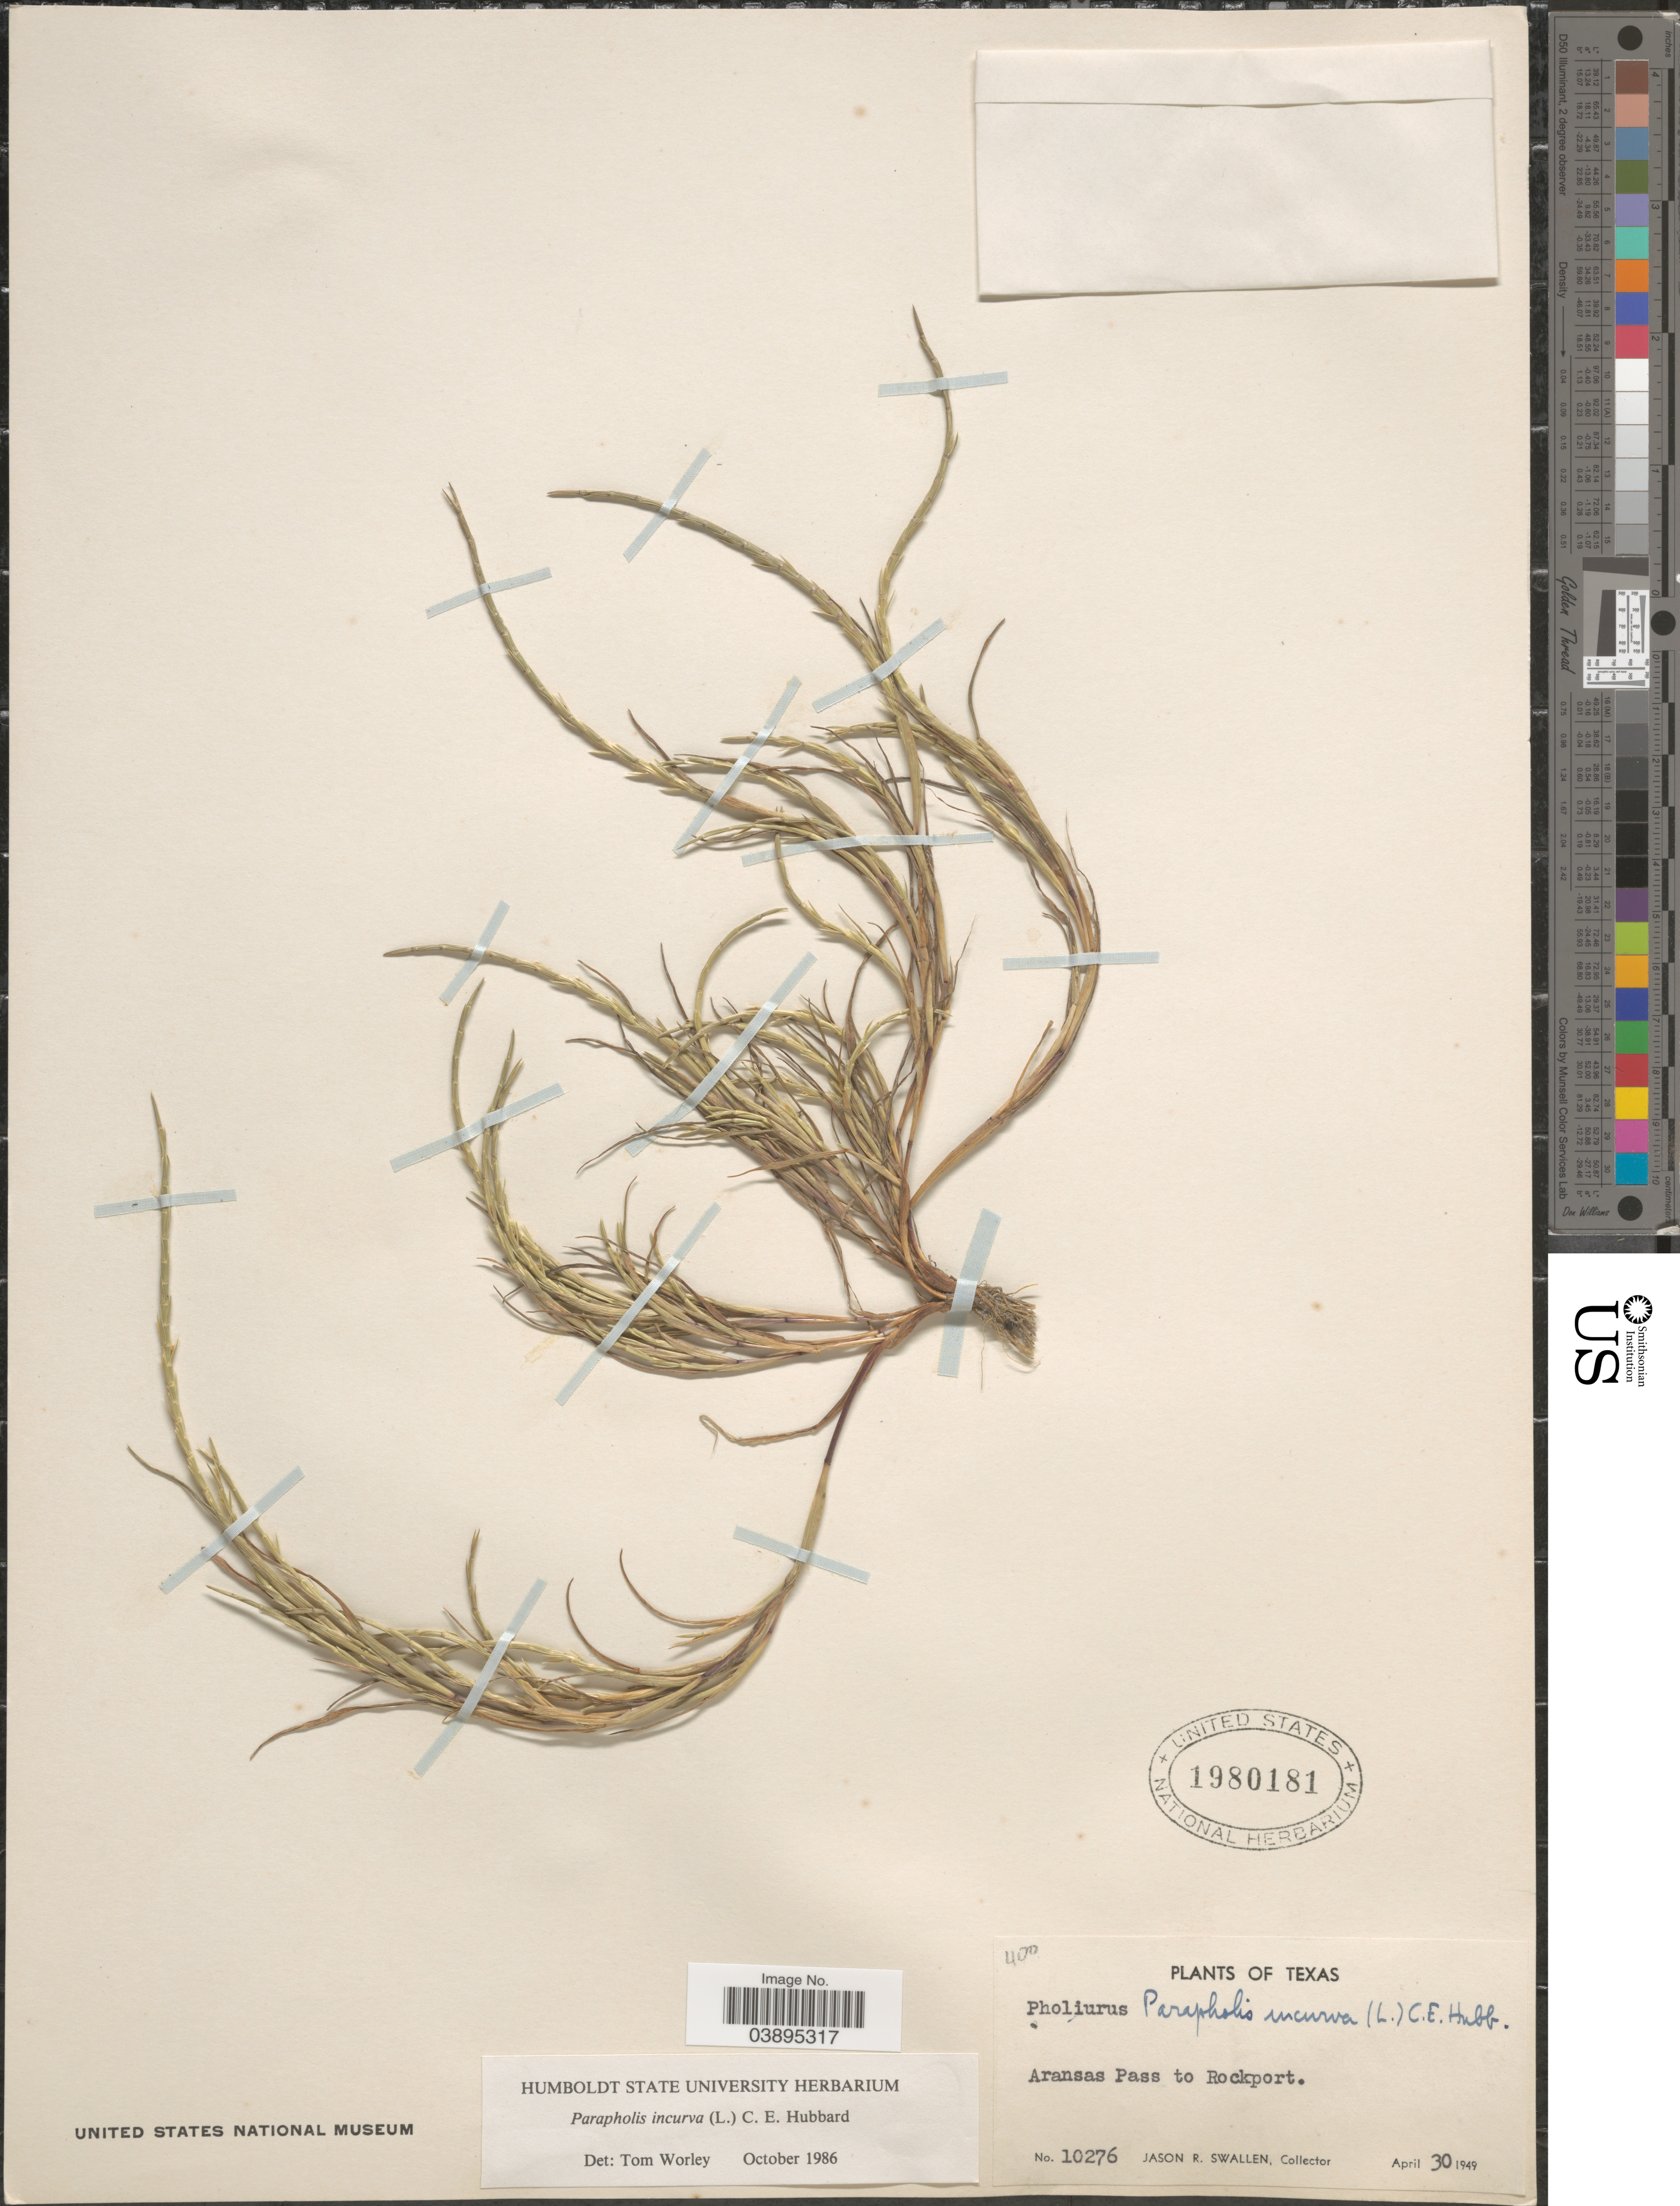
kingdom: Plantae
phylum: Tracheophyta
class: Liliopsida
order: Poales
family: Poaceae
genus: Parapholis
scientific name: Parapholis incurva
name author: (L.) C.E. Hubb.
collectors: J. R. Swallen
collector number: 10276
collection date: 1949-04-30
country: United States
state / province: Texas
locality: Aransas Pass to Rockport.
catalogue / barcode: US 1980181